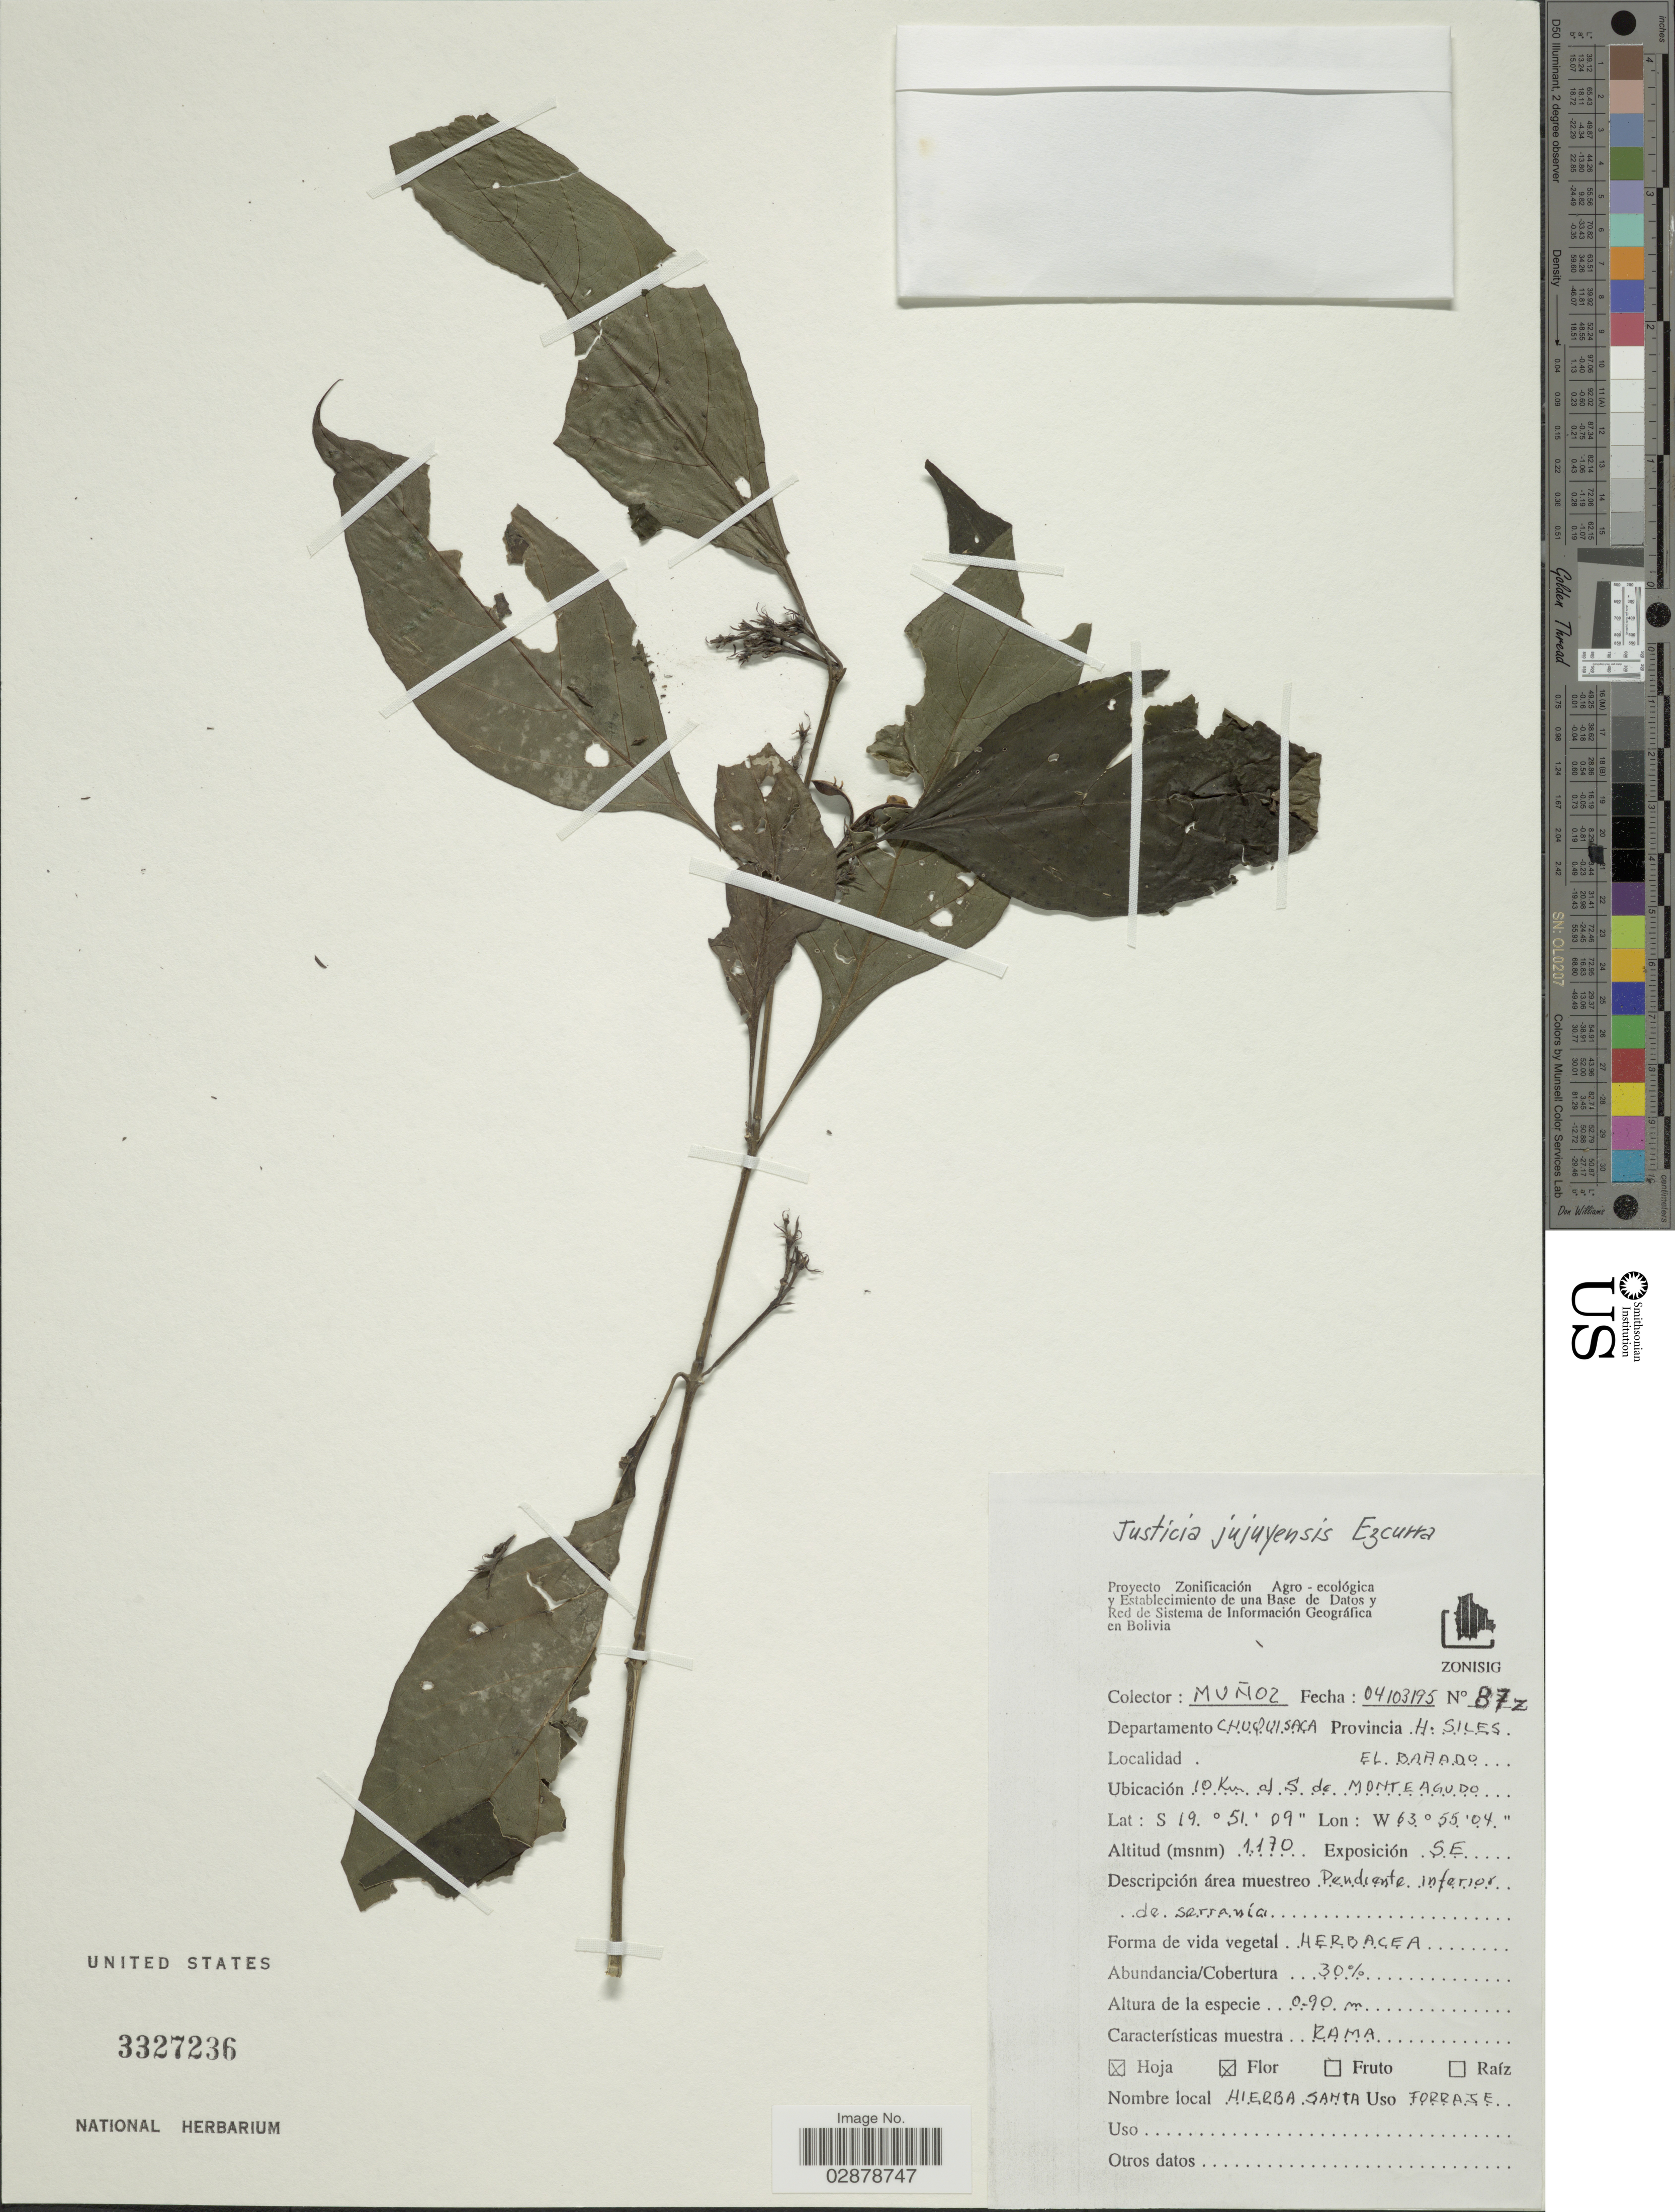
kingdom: Plantae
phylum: Tracheophyta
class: Magnoliopsida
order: Lamiales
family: Acanthaceae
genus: Justicia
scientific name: Justicia corumbensis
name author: (Lindau) Wassh. & C. Ezcurra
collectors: Muñoz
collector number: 87z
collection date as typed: Transcribed d/m/y: 4/3/95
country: Bolivia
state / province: Chuquisaca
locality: Departamento: Chuquisaca, Provincia H. Siles, El Banado, 10 Km al S de Monteagudo.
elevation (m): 1170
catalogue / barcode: US 3327236